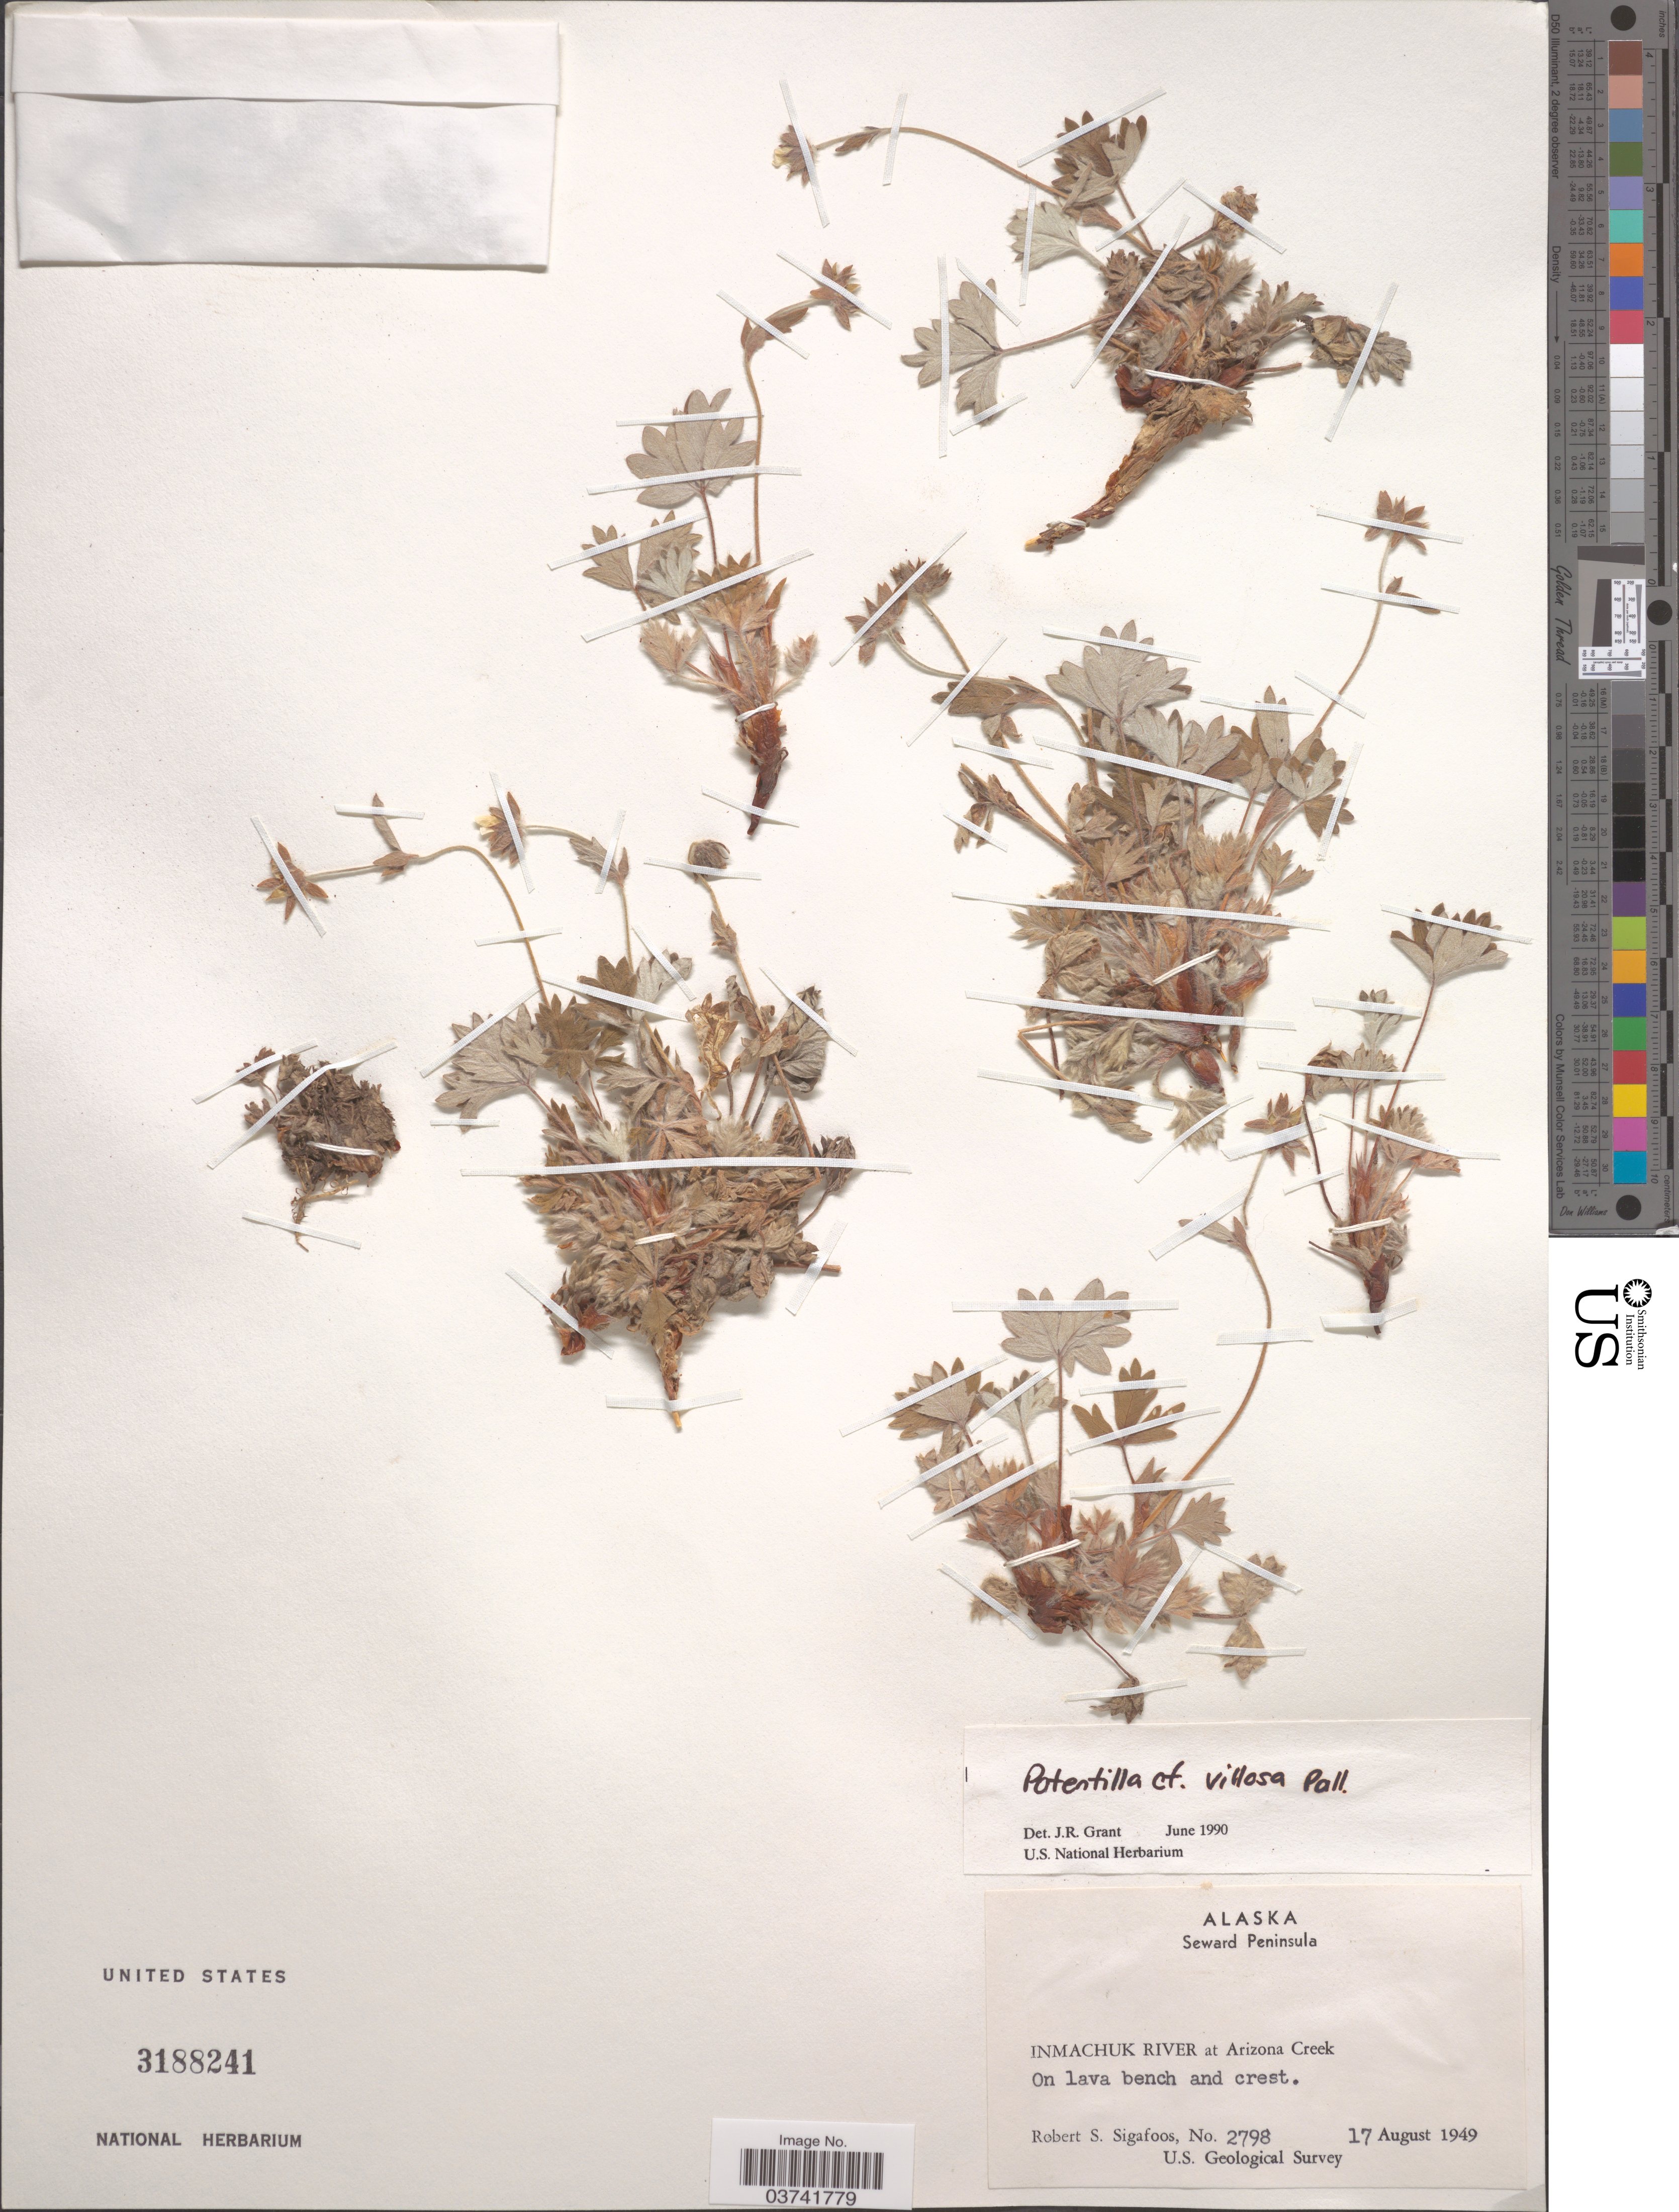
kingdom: Plantae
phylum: Tracheophyta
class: Magnoliopsida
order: Rosales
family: Rosaceae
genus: Potentilla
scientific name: Potentilla villosa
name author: Pall. ex Pursh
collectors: R. Sigafoos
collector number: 2798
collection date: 1949-08-17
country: United States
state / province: Alaska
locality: Seward Peninsula. Inmachuk River at Arizona Creek. On lava bench and crest.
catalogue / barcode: US 3188241